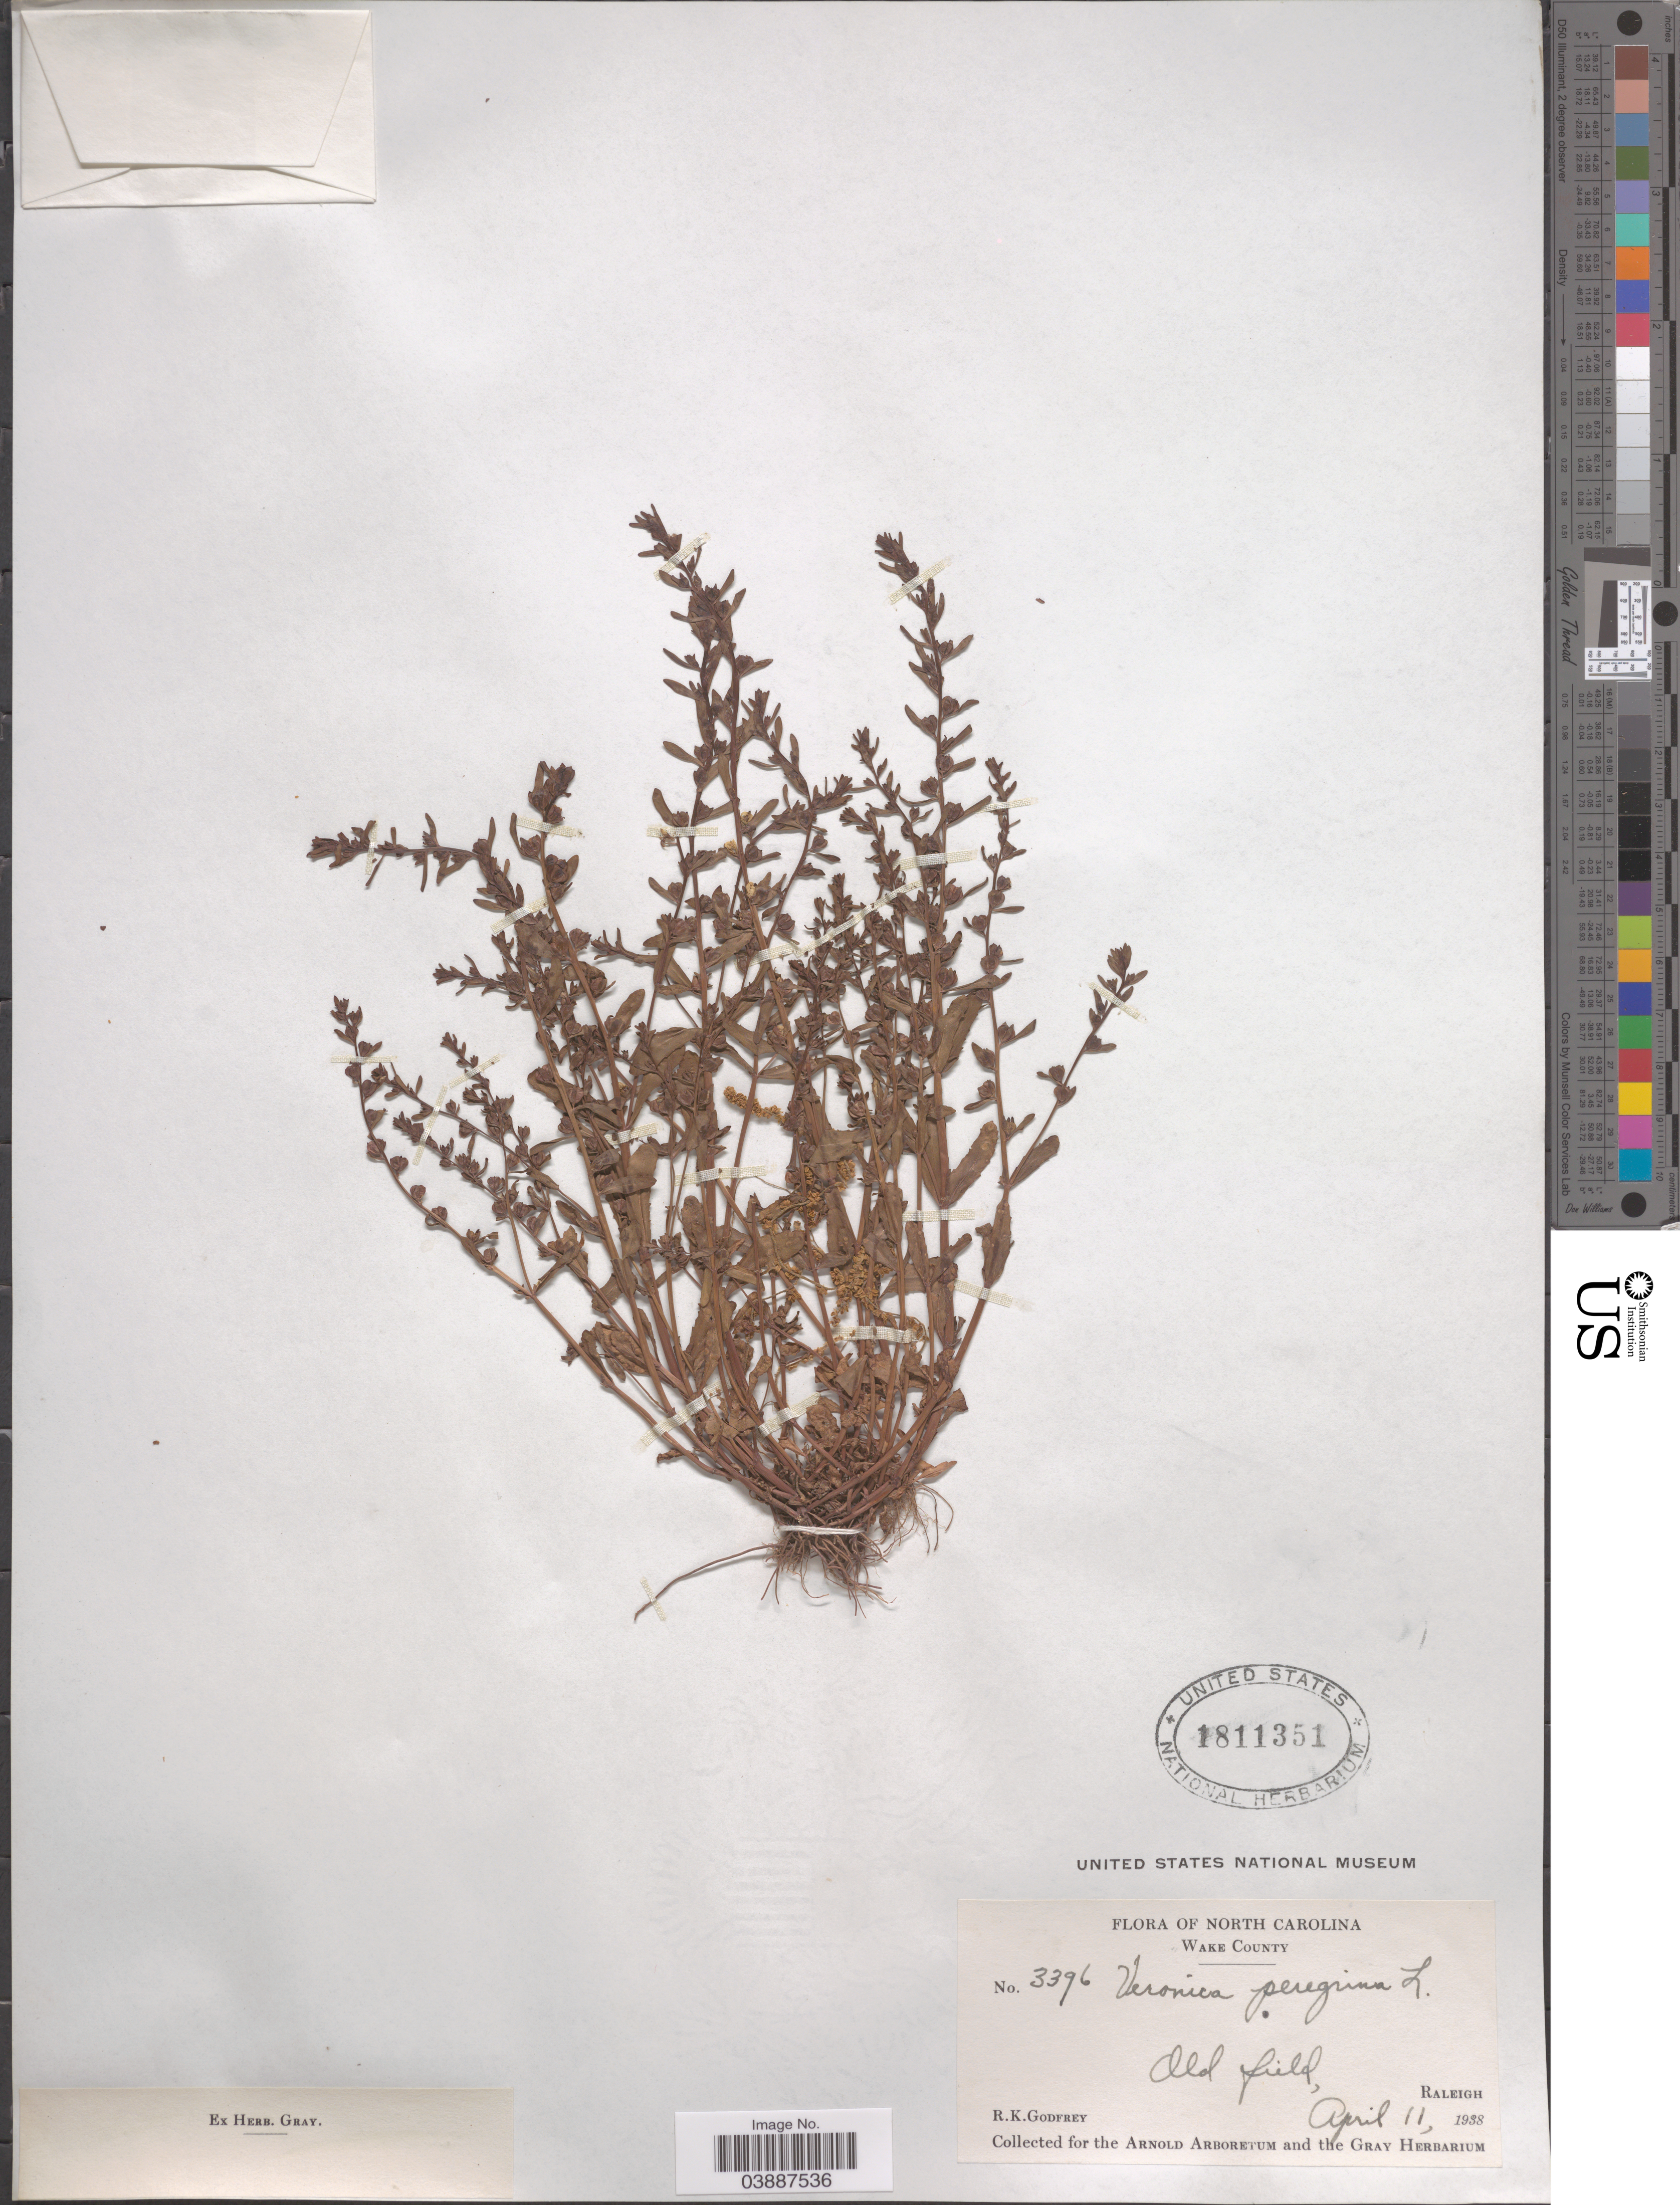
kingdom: Plantae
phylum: Tracheophyta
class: Magnoliopsida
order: Lamiales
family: Plantaginaceae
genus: Veronica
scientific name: Veronica peregrina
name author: L.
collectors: R. K. Godfrey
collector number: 3396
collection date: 1938-04-11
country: United States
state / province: North Carolina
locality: Wake County. Old field, Raleigh.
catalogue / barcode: US 1811351